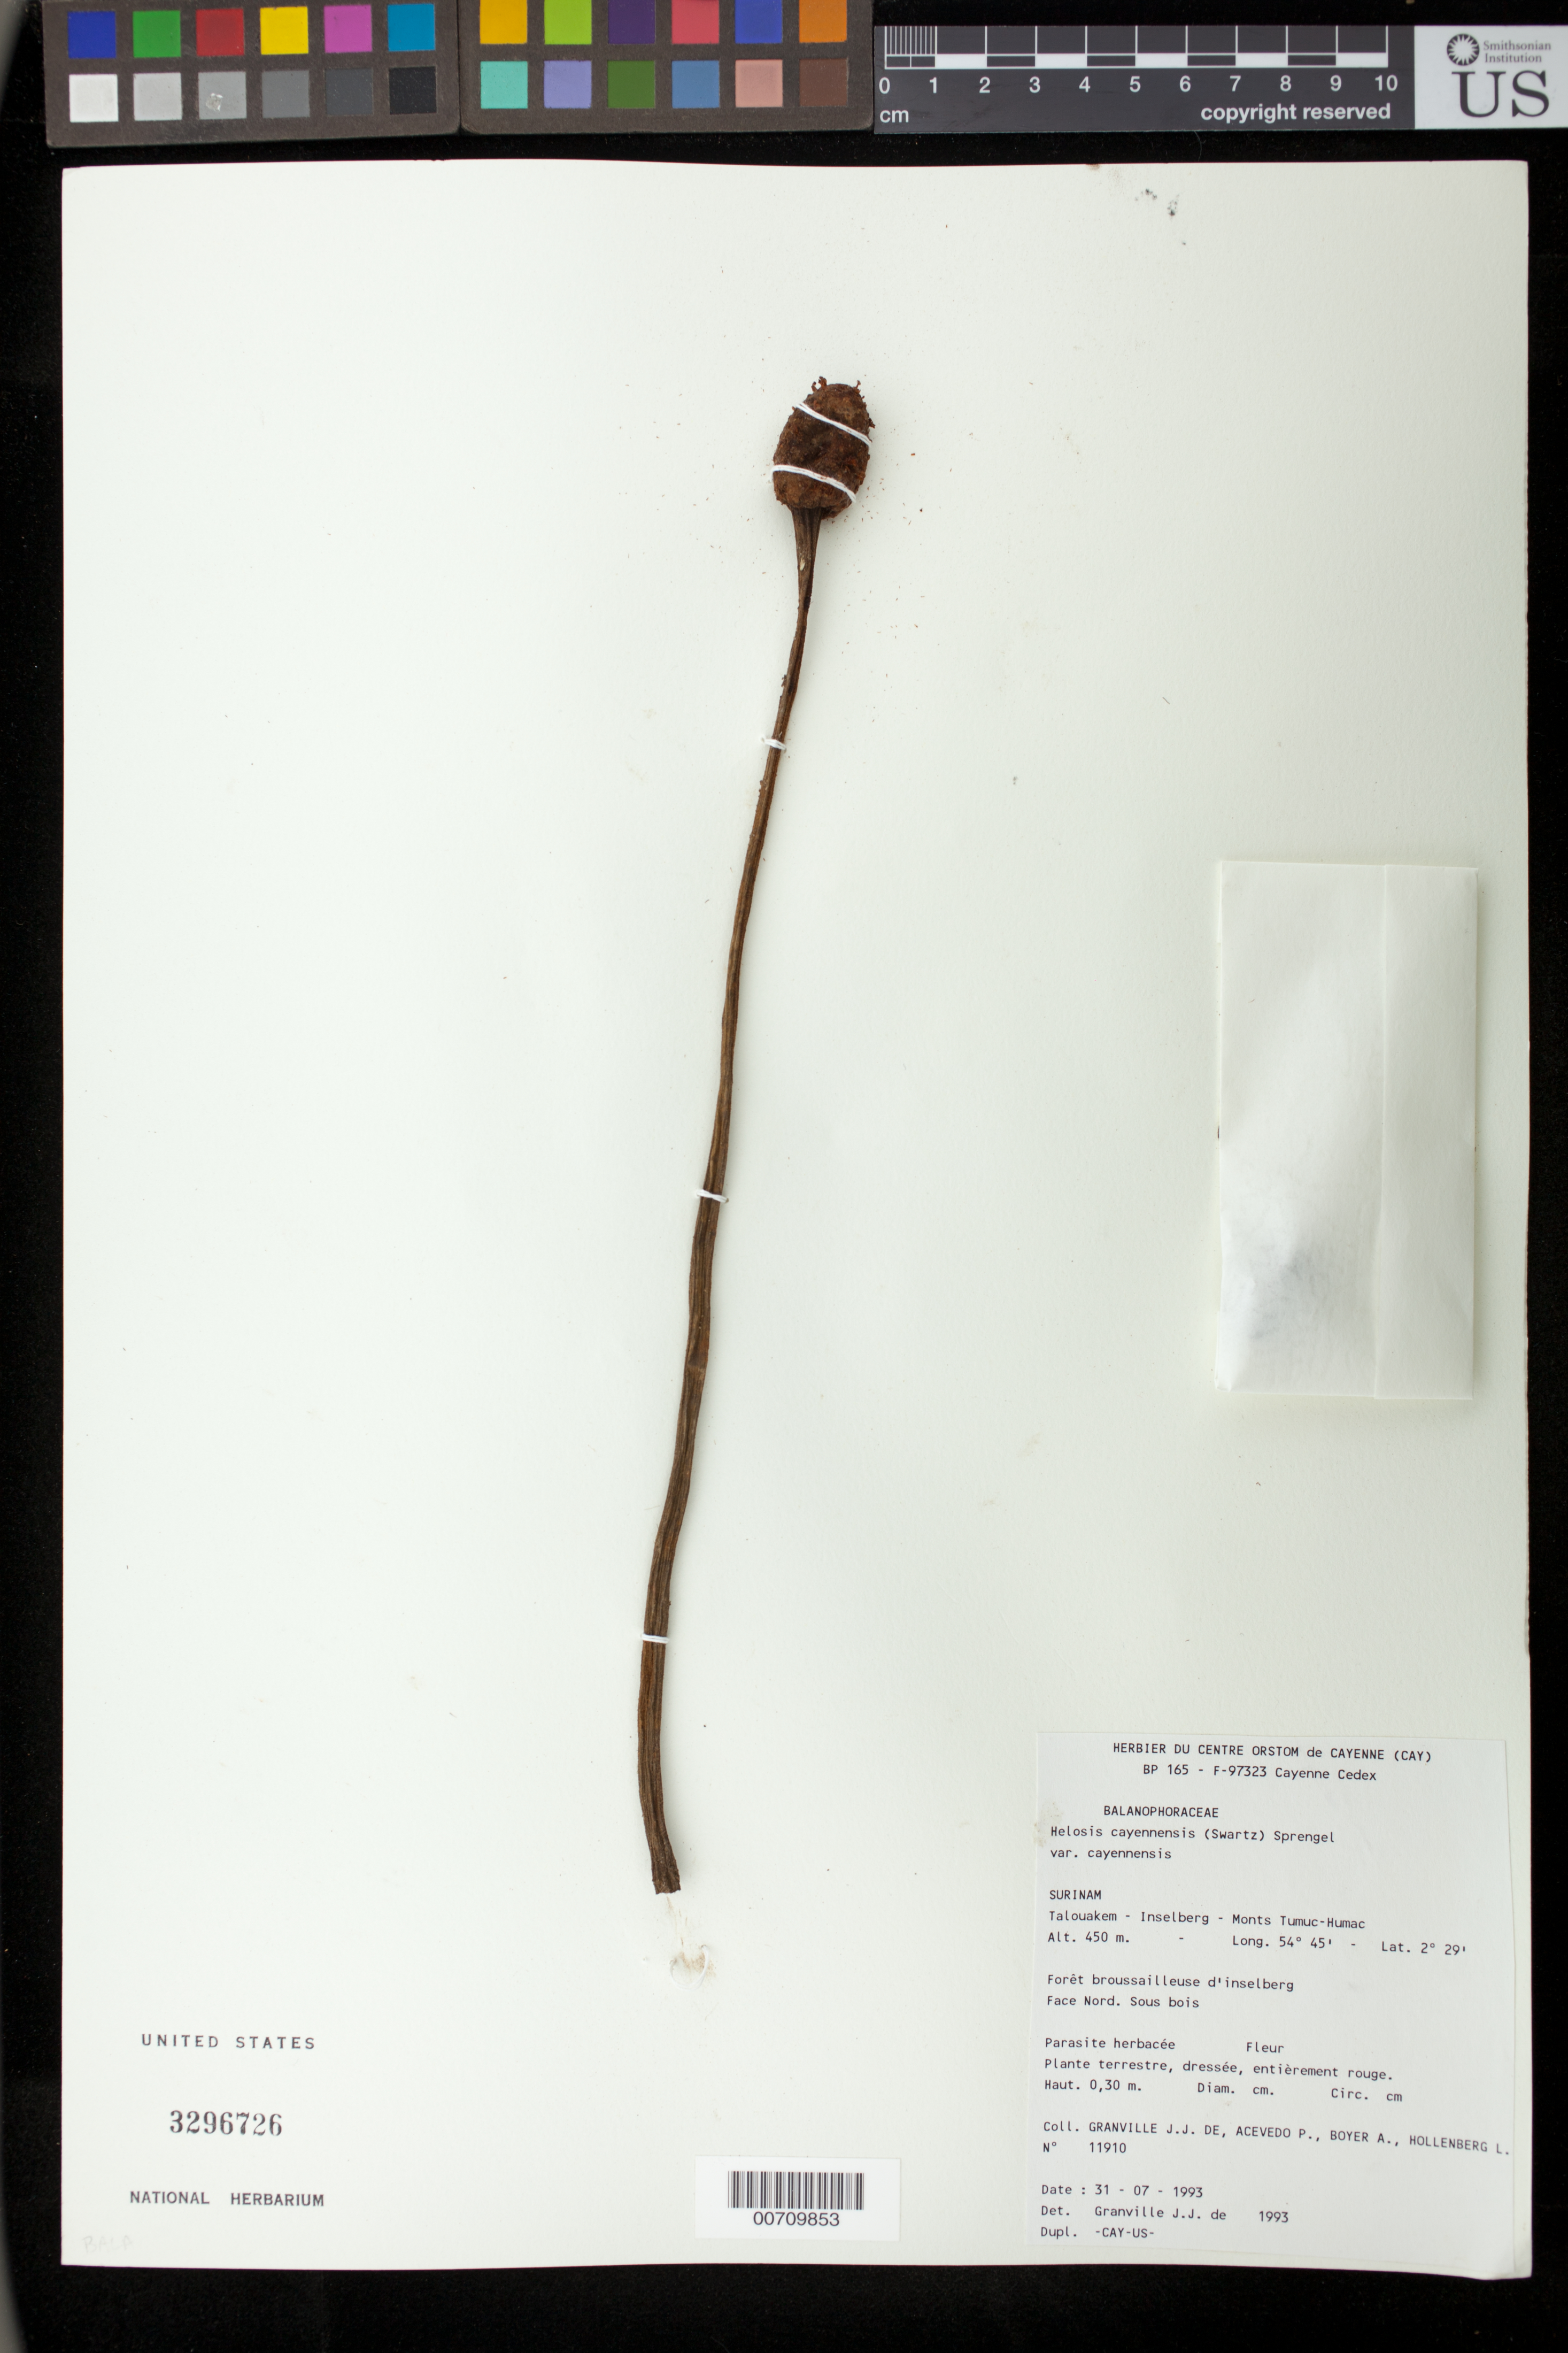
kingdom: Plantae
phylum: Tracheophyta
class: Magnoliopsida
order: Santalales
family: Balanophoraceae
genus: Helosis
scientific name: Helosis cayennensis var. cayennensis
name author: (Sw.) Spreng.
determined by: Granville, J. J. de, (CAY), Institut de Recherche pour le Developpement (IRD) (FRENCH GUIANA)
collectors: J.-J. de Granville, P. Acevedo-Rodr., A. Boyer & L. Hollenberg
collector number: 11910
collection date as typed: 31-Jul-93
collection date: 1993-07-31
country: Suriname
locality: Talouakem, Inselberg, Monts Tumuc-Humac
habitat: Forêt broussailleuse d'inselberg, face Nord. Sous bois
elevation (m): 450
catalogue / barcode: US 3296726